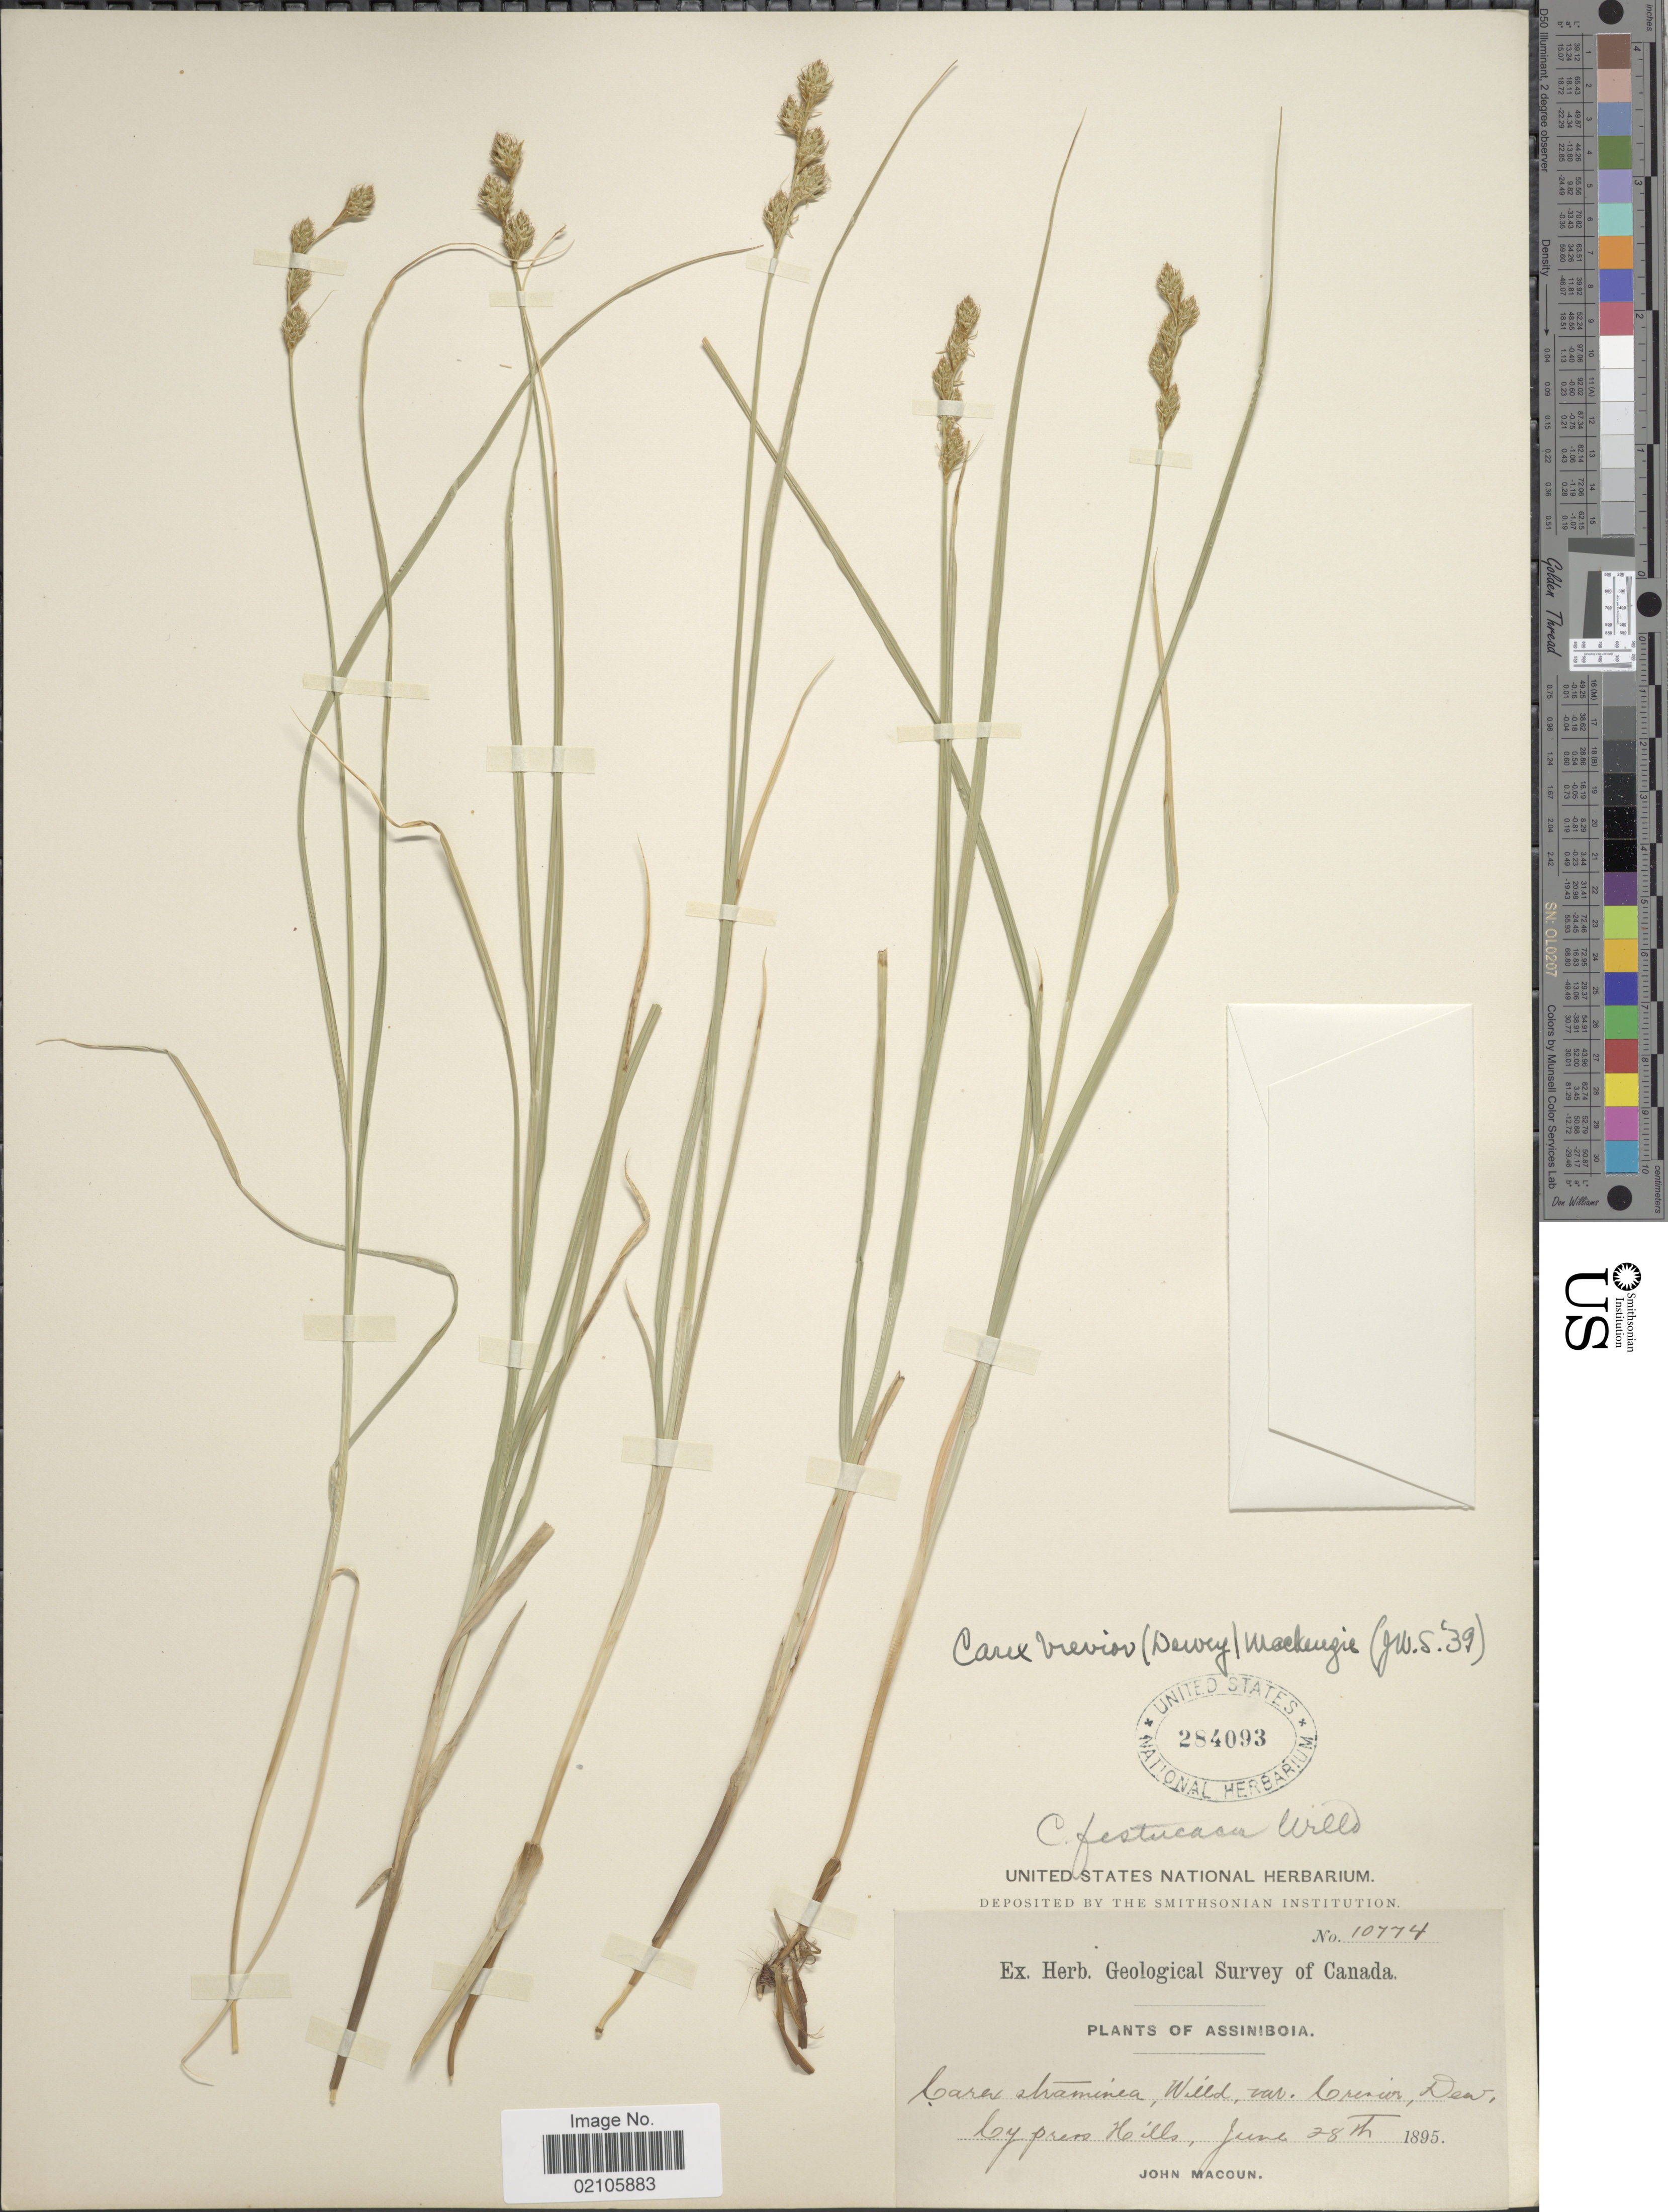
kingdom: Plantae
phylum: Tracheophyta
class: Liliopsida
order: Poales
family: Cyperaceae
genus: Carex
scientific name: Carex brevior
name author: (Dewey) Mack. ex Lunell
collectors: J. Macoun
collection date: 1895-06-28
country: Canada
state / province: Saskatchewan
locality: Assiniboia, Cypress Hills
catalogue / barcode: US 284093